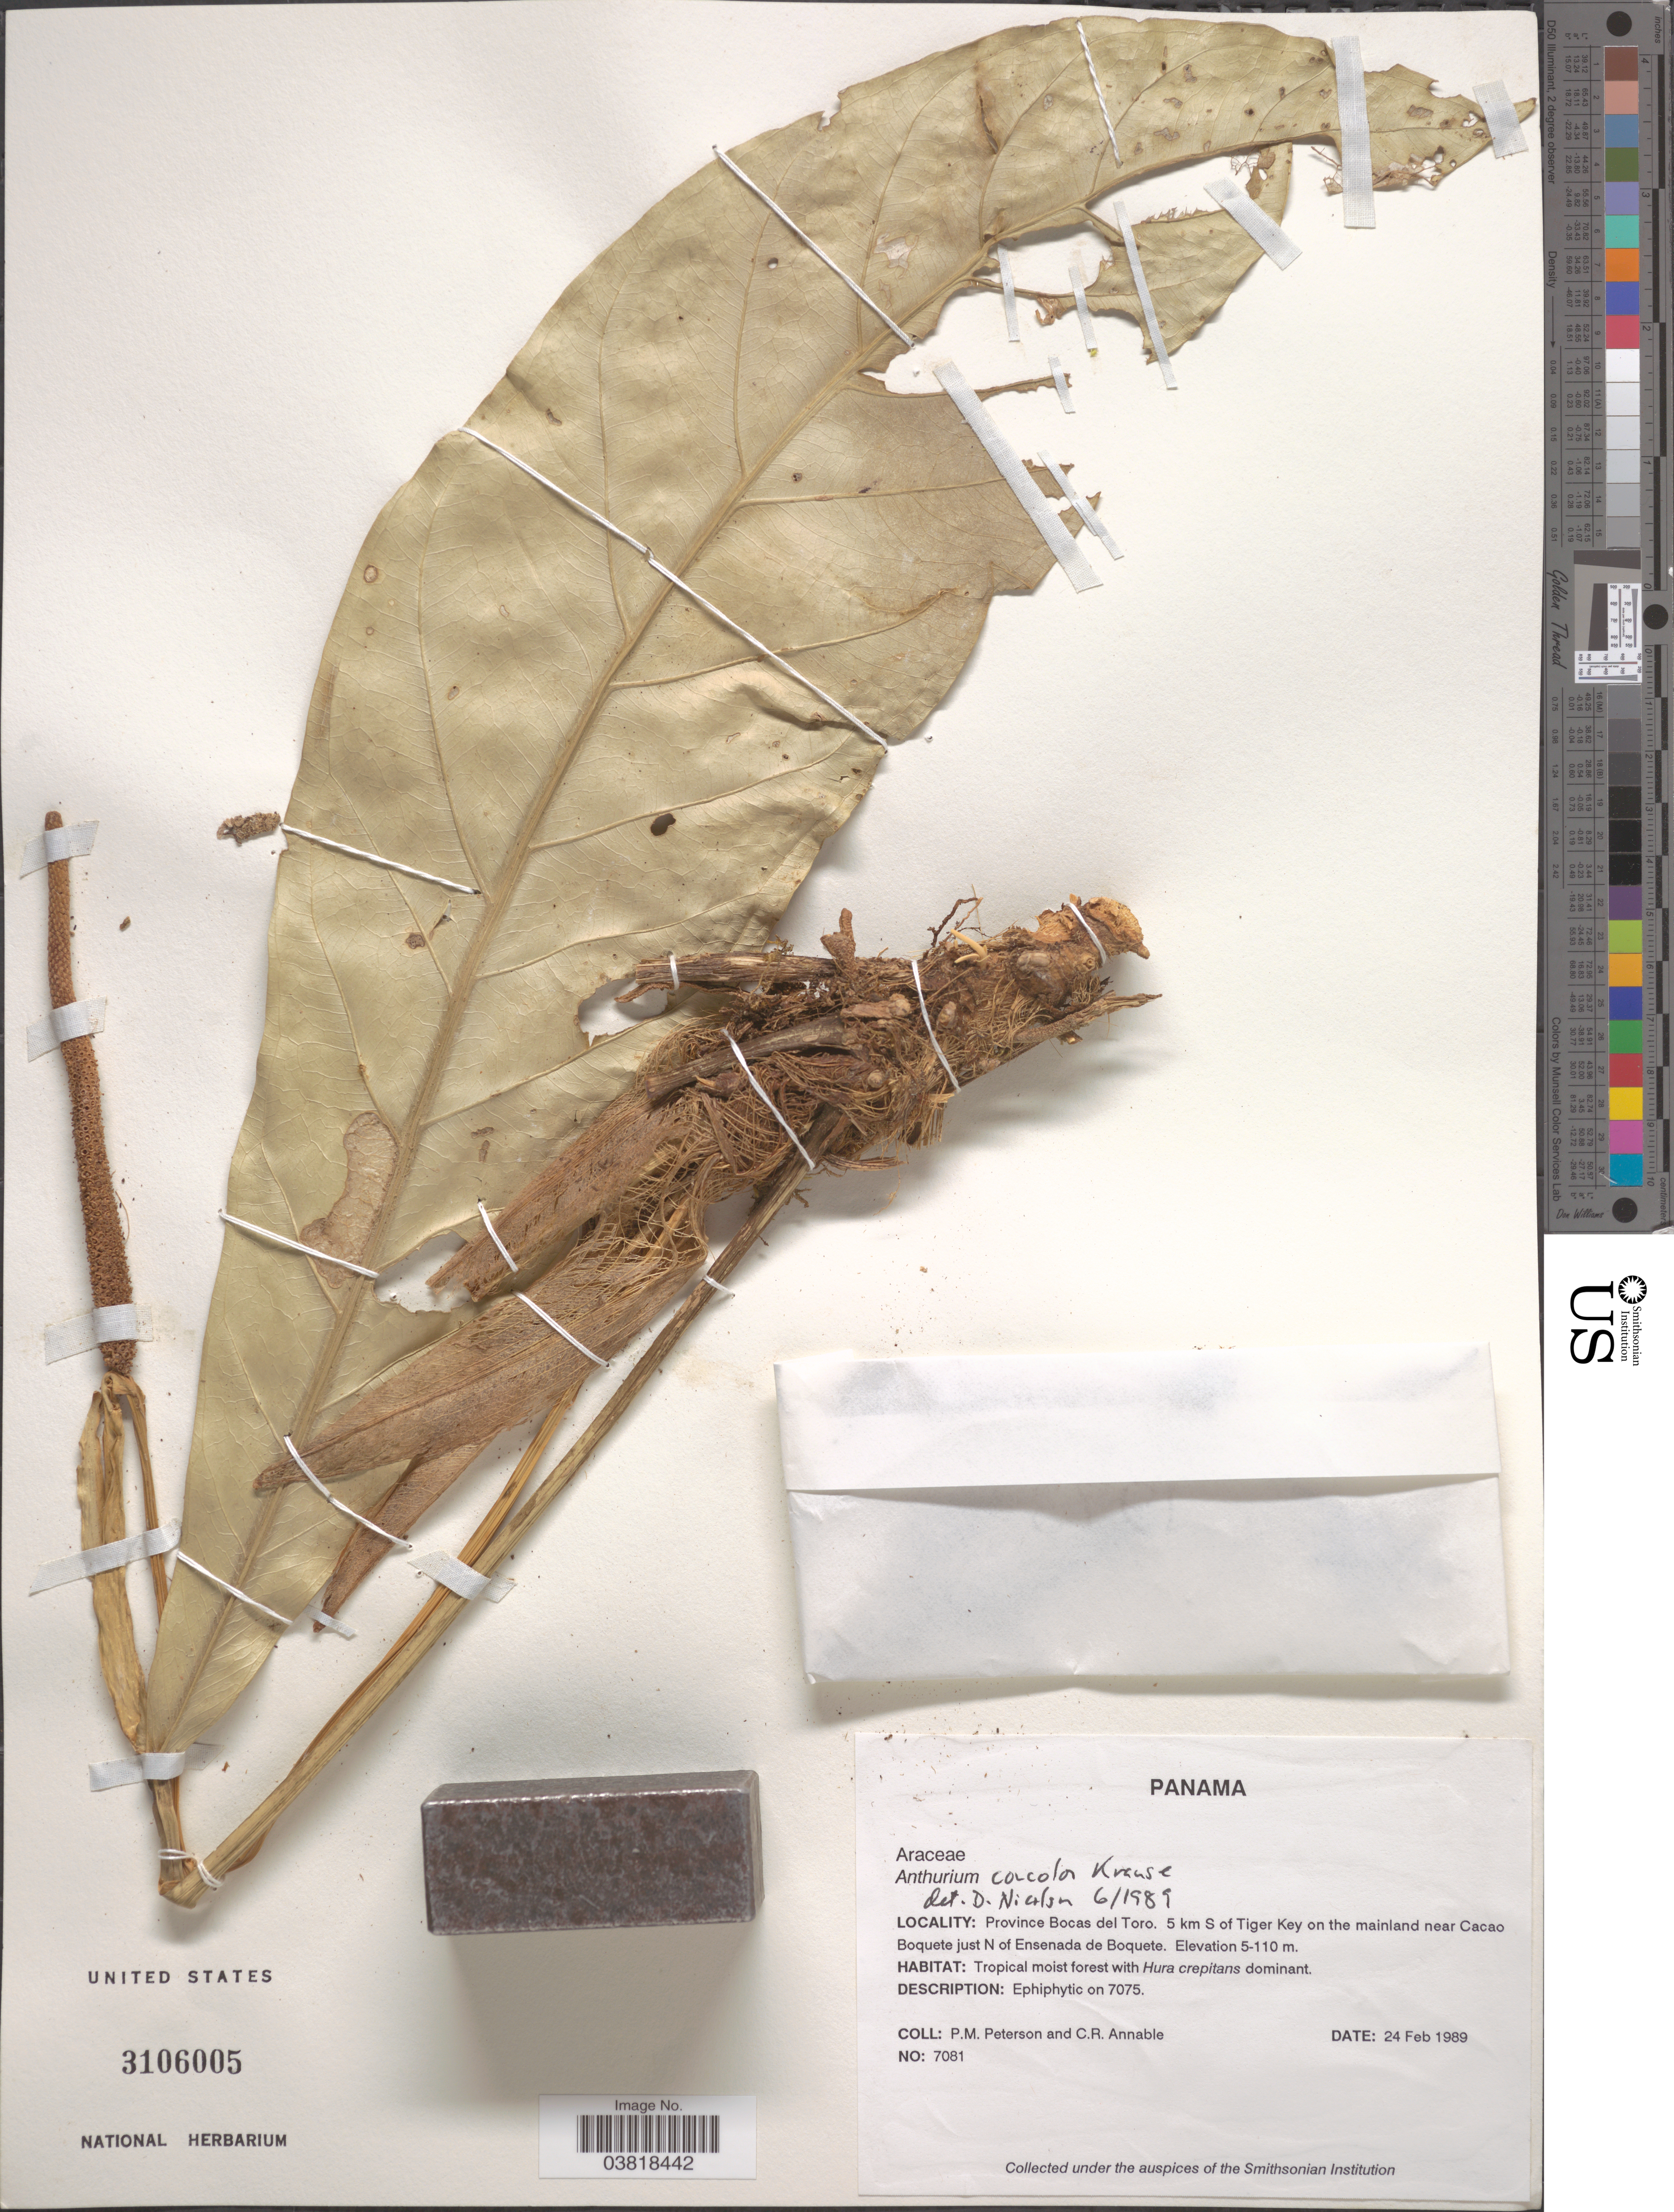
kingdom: Plantae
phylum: Tracheophyta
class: Liliopsida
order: Alismatales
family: Araceae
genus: Anthurium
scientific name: Anthurium concolor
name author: K. Krause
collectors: P. M. Peterson & C. R. Annable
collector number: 7081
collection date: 1989-02-24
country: Panama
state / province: Bocas del Toro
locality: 5 km S of Tiger Key on the mainland near Cacao Boquete just N of Ensenada de Boquete.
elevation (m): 5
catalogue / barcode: US 3106005